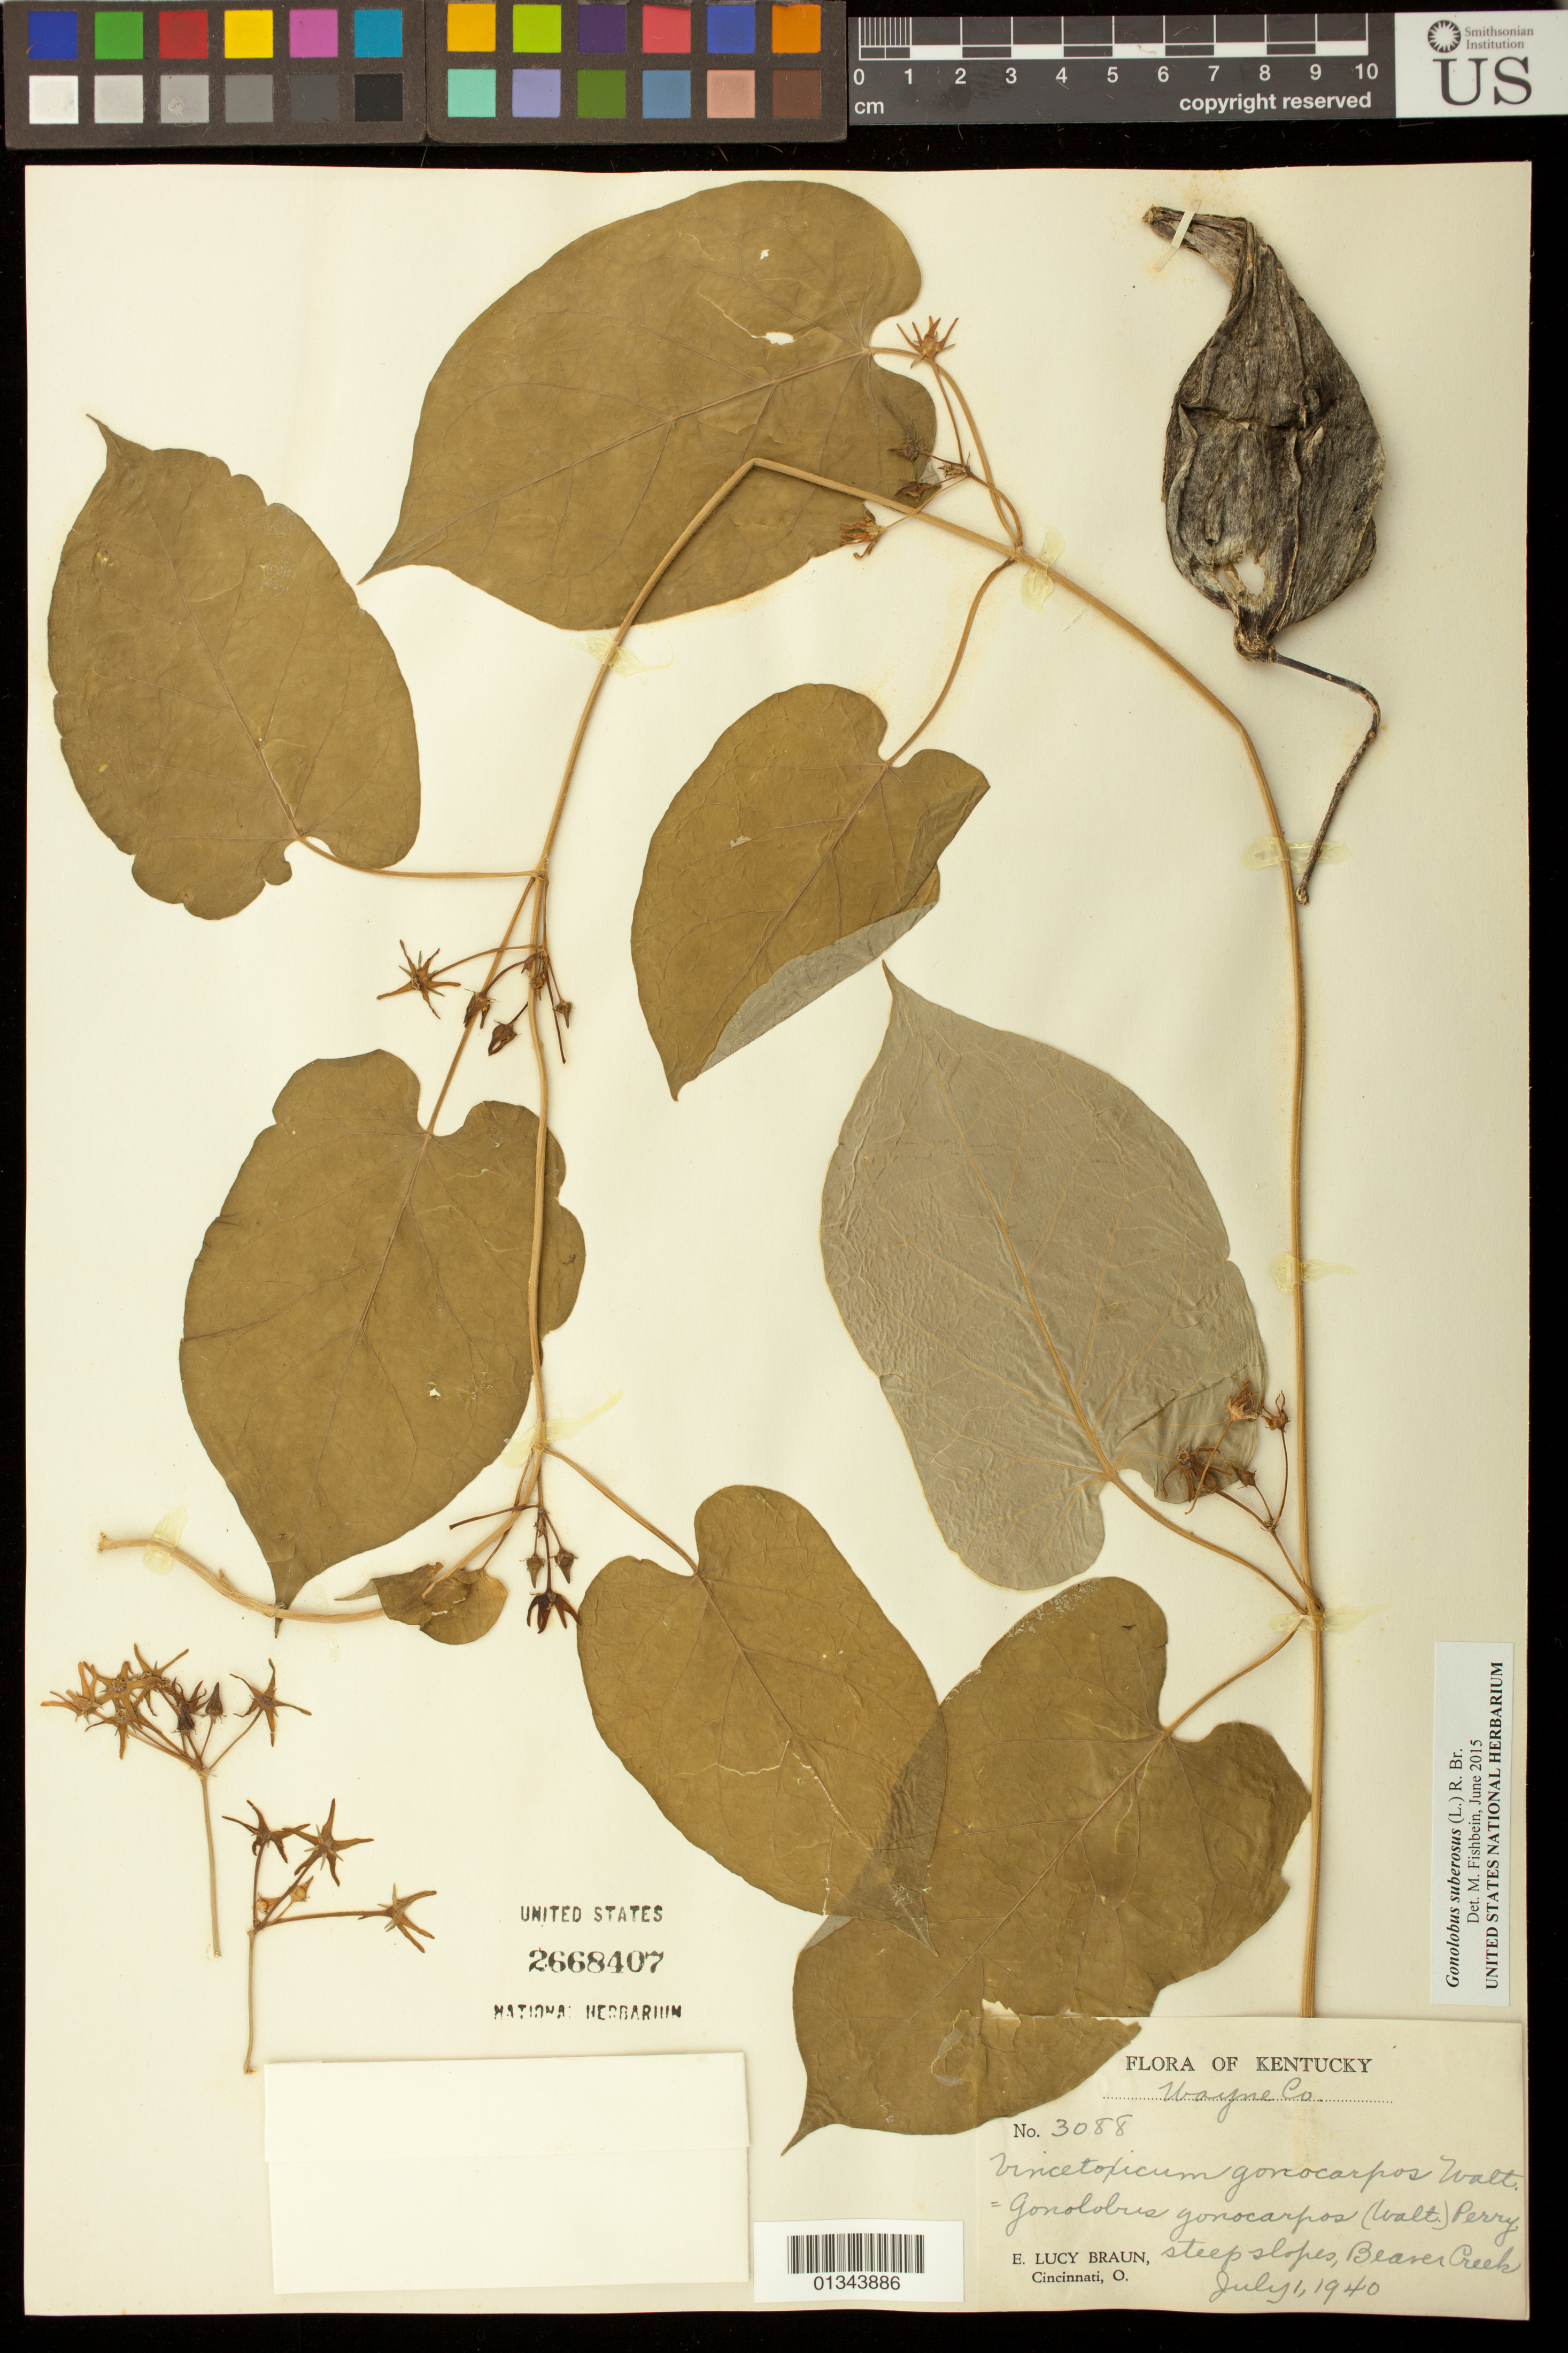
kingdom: Plantae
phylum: Tracheophyta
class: Magnoliopsida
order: Gentianales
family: Apocynaceae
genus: Gonolobus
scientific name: Gonolobus suberosus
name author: (L.) R. Br.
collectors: E. L. Braun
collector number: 3088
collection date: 1940-07-01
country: United States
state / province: Kentucky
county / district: Wayne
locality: Beaver Creek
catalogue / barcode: US 2668407